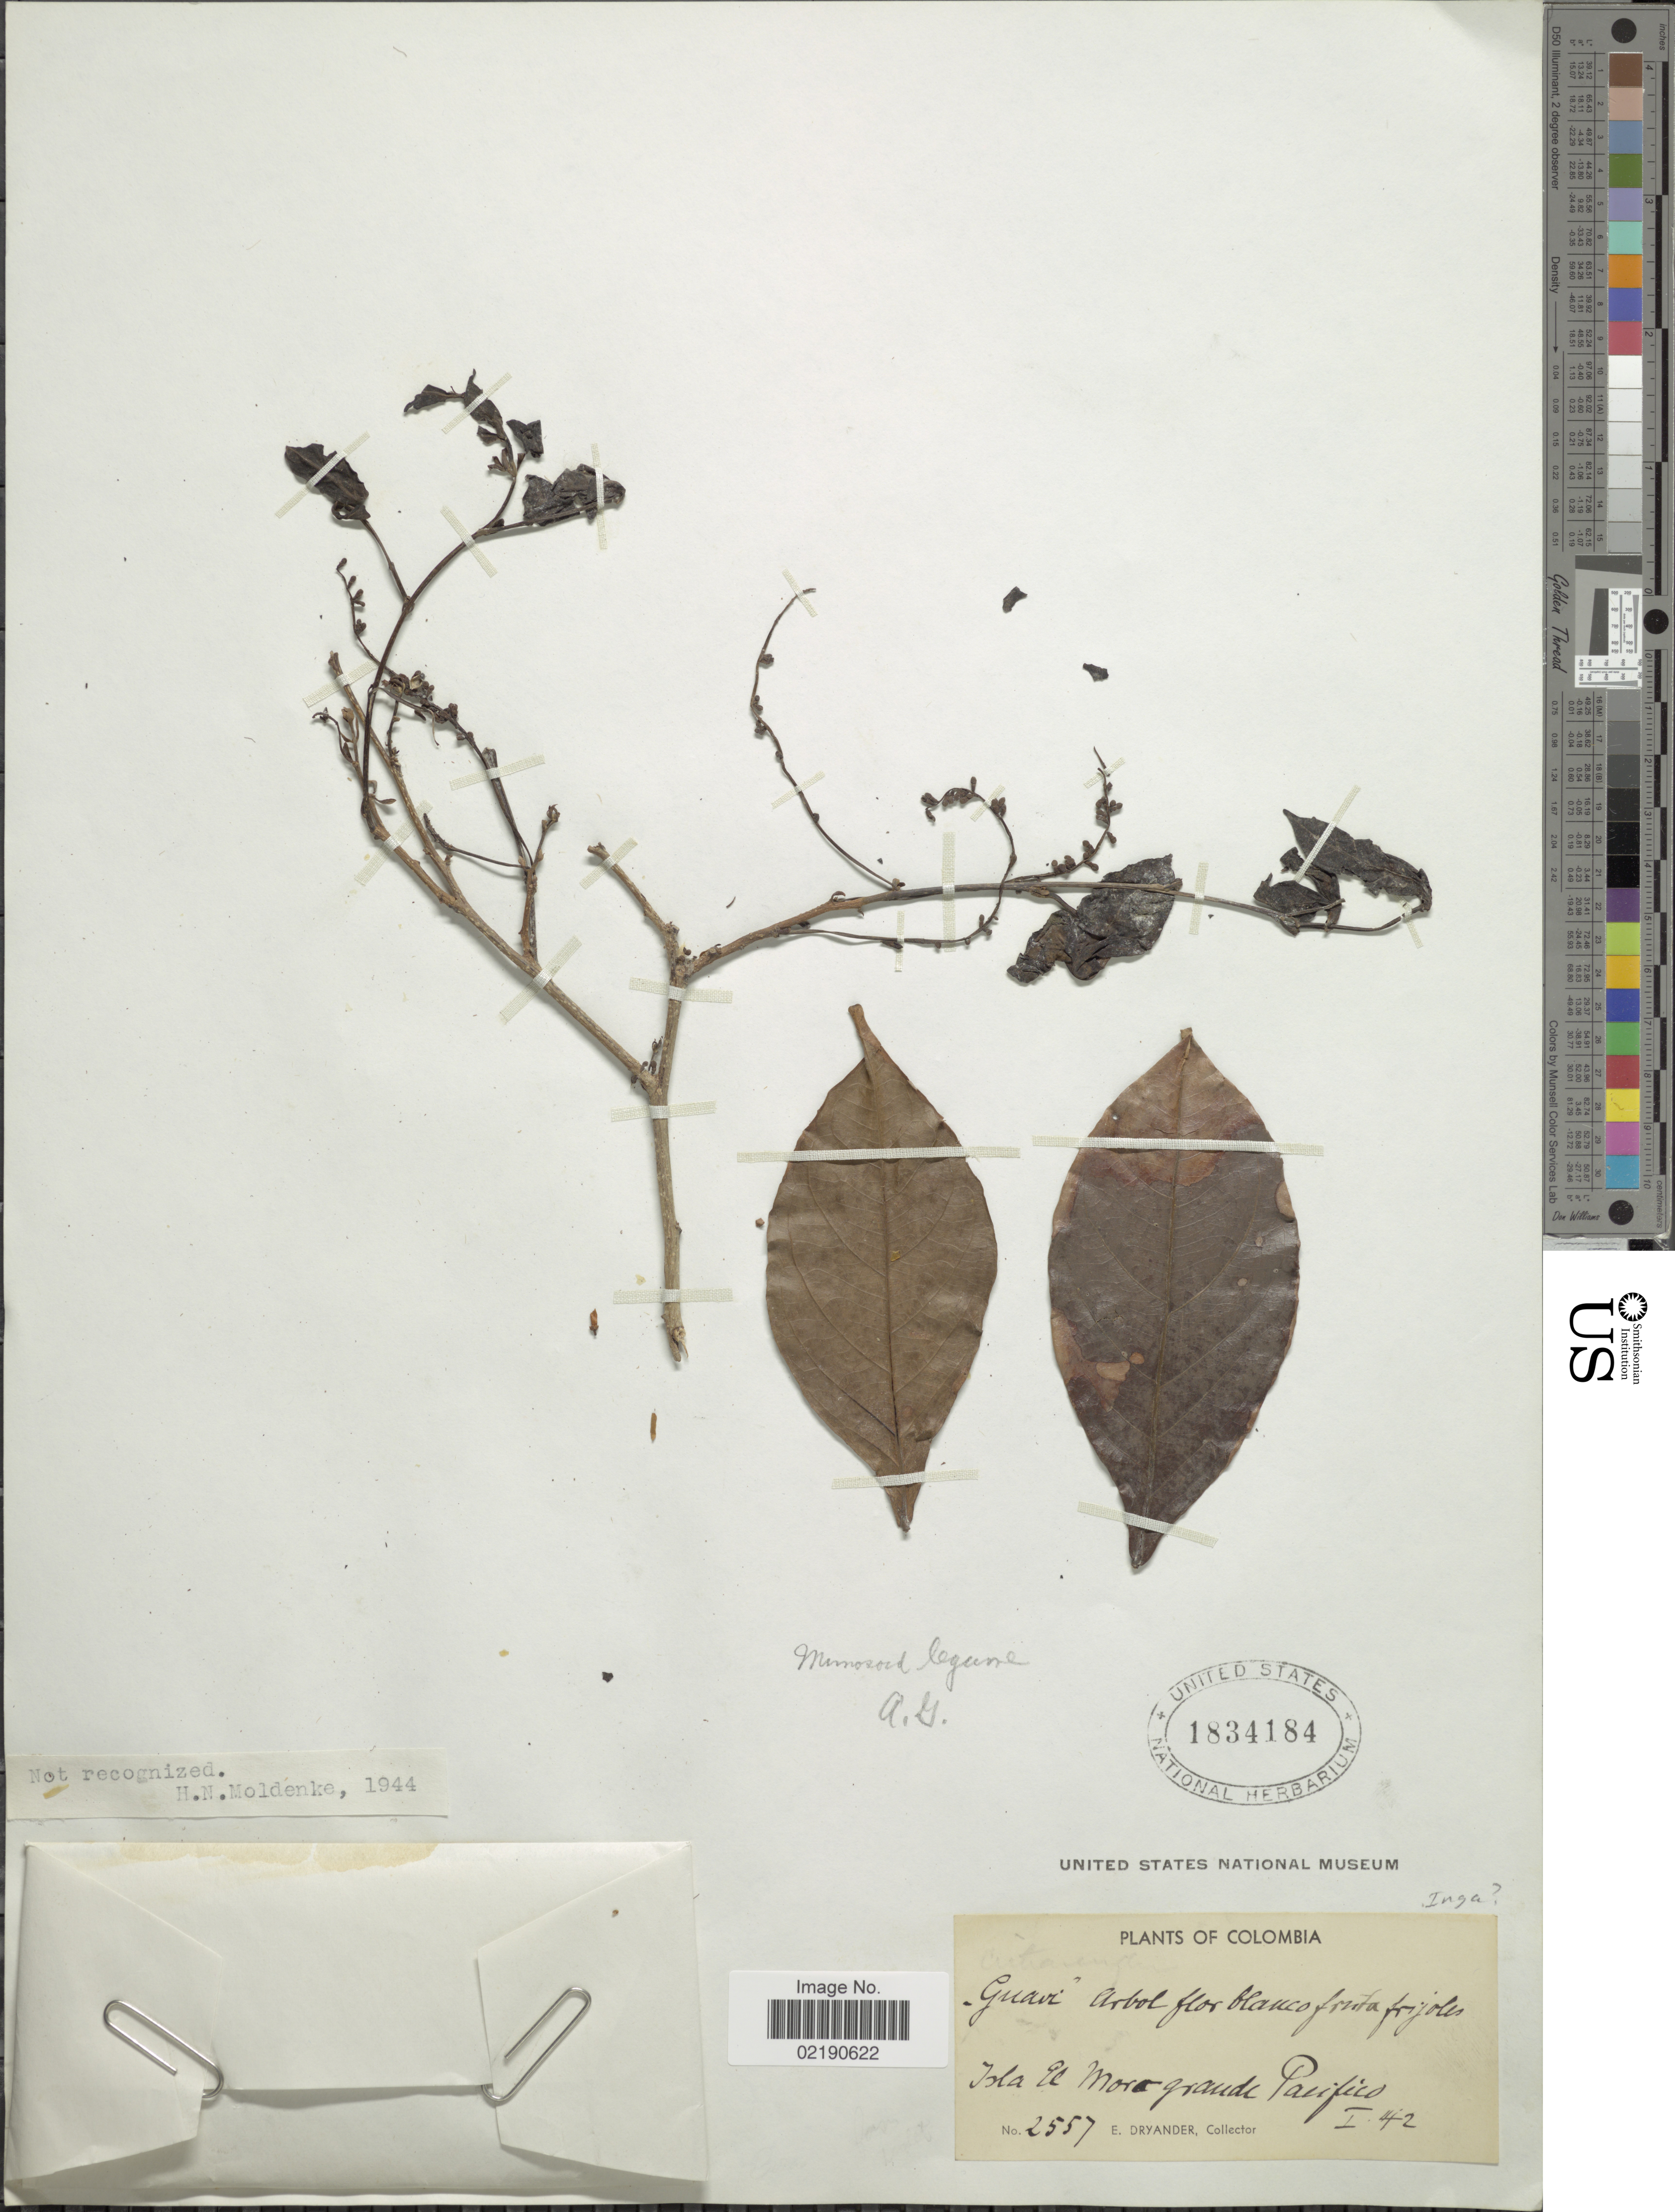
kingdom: Plantae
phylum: Tracheophyta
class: Magnoliopsida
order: Fabales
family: Fabaceae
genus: Inga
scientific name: Inga sp.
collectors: E. Dryander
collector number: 2557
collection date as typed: Transcribed d/m/y: /1/42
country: Colombia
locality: Isla El Mora [interpreted] Grande Pacifico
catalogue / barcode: US 1834184